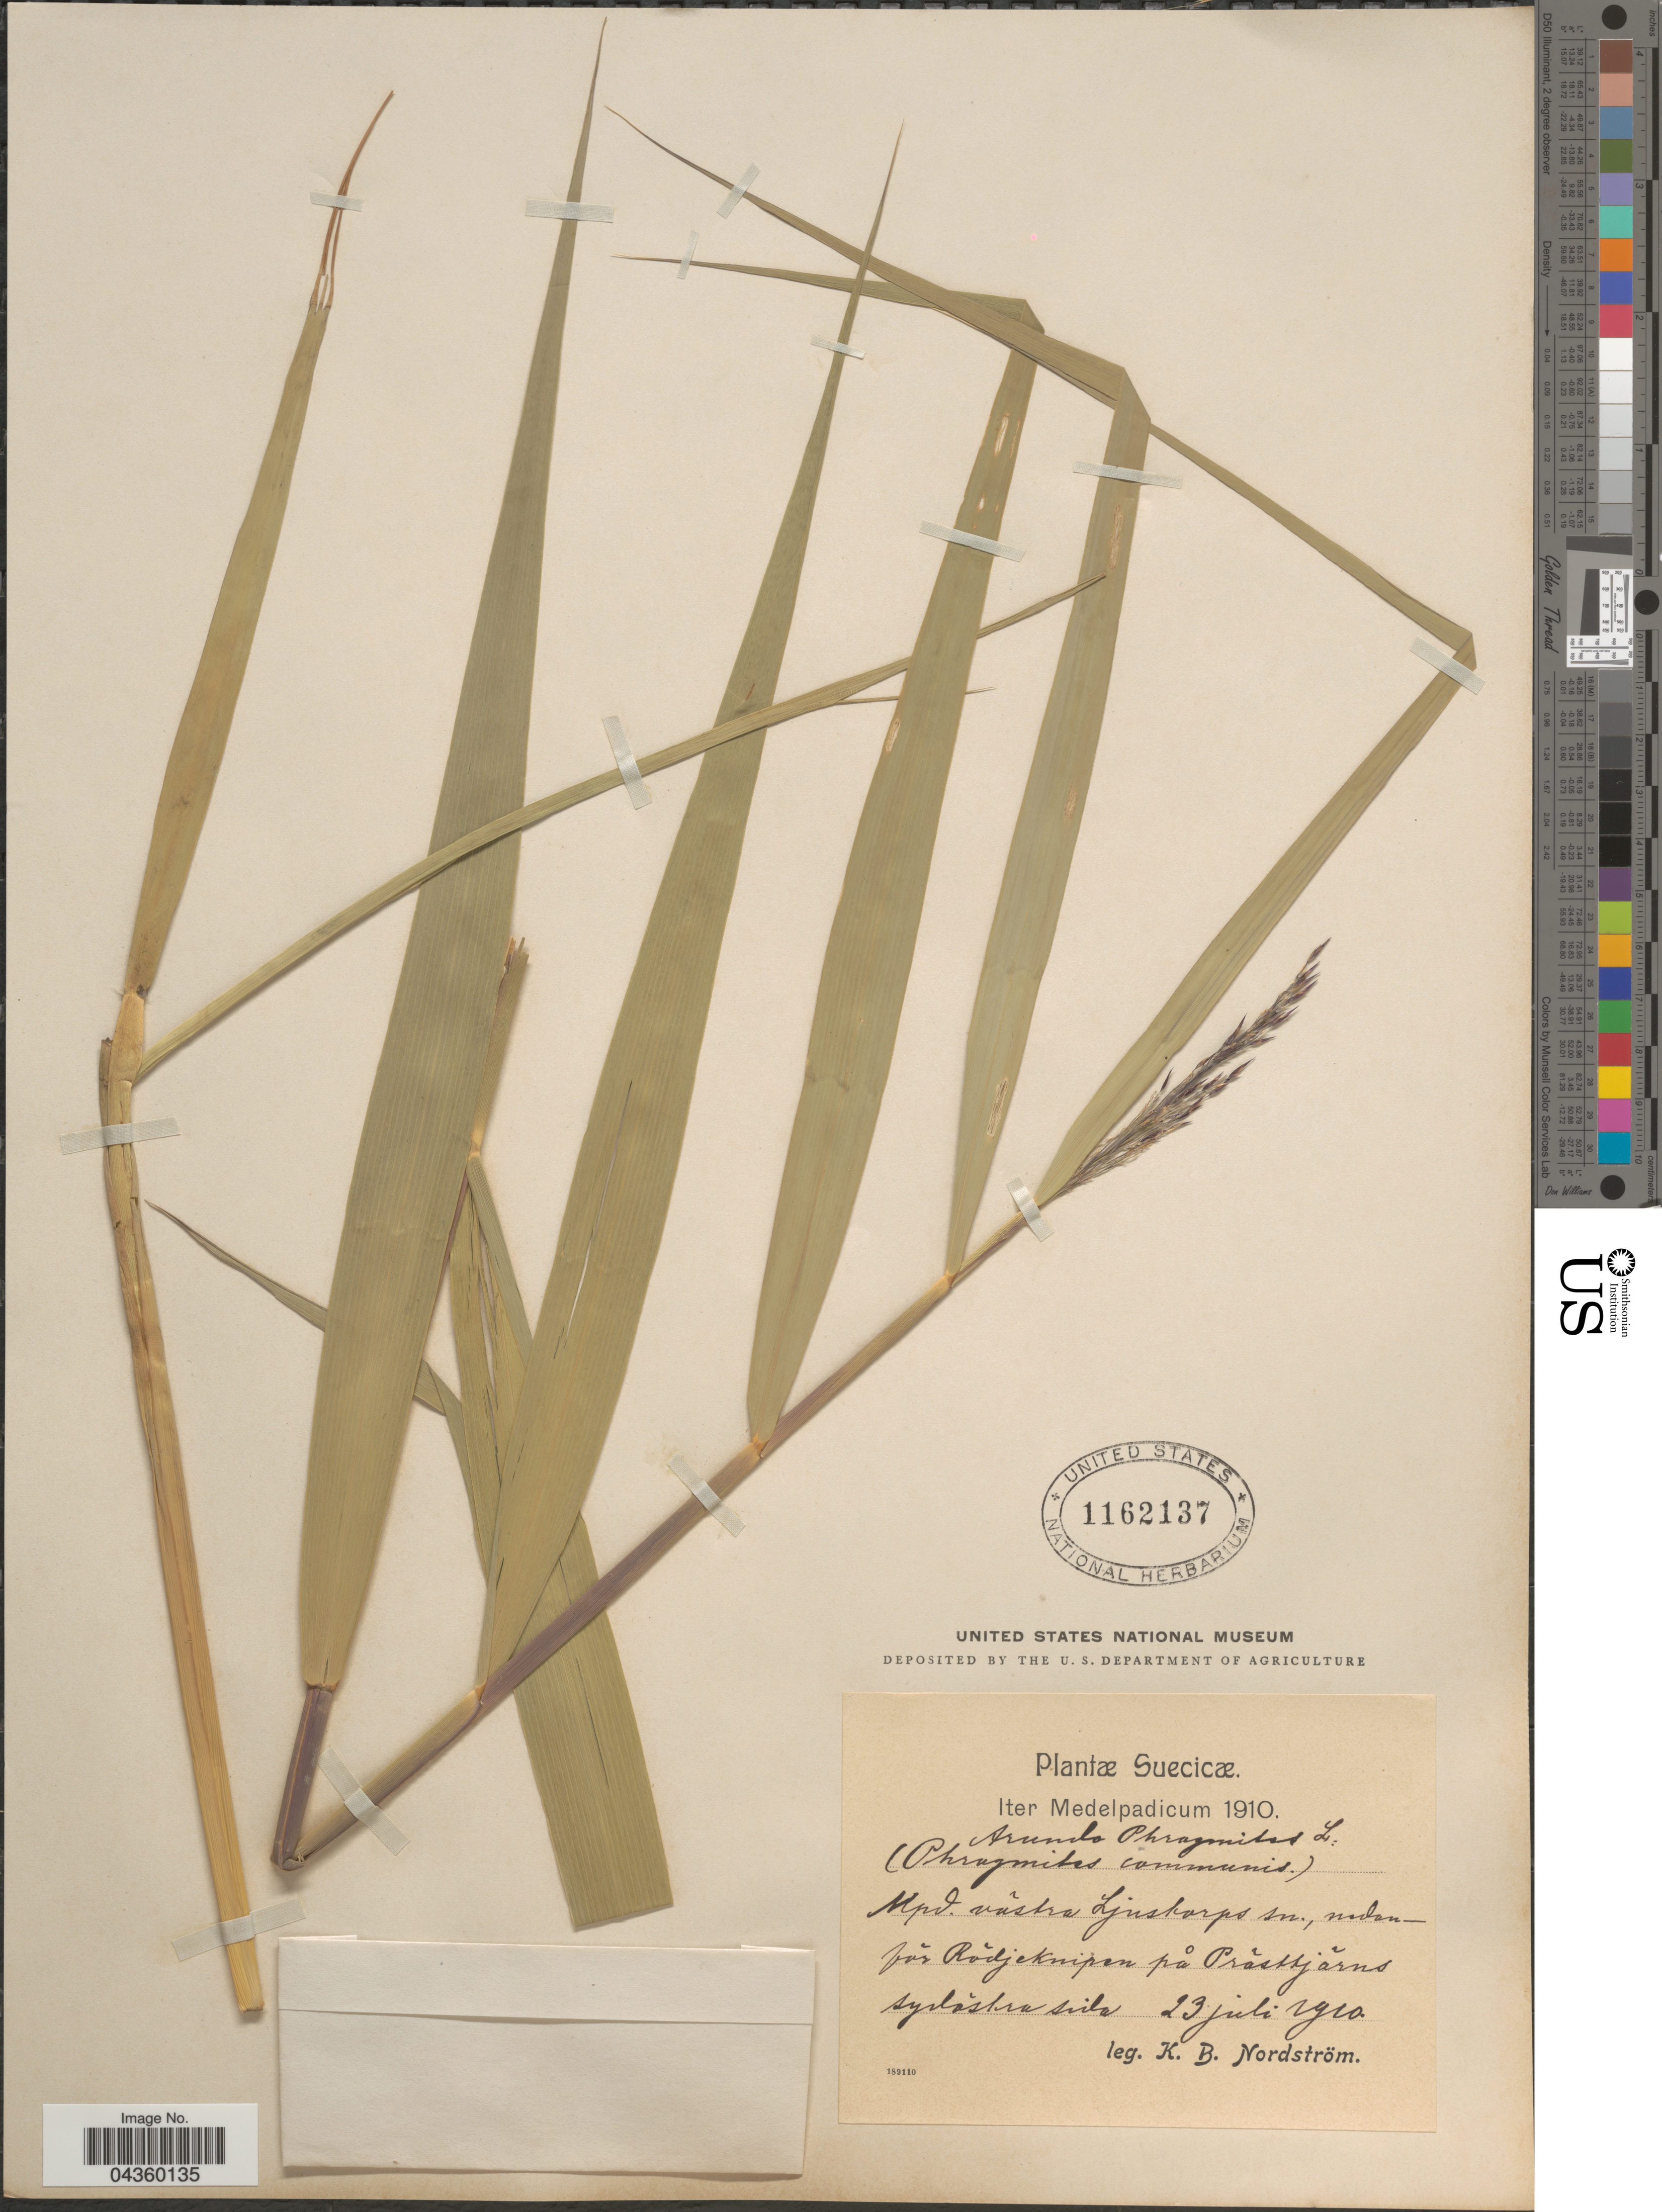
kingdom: Plantae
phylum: Tracheophyta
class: Liliopsida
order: Poales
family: Poaceae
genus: Phragmites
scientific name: Phragmites australis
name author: (Cav.) Trin. ex Steud.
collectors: K. B. Nordstrom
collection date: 1910-07-23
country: Sweden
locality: Mpd. vastra Ljustorp sn., nadan par Rödjeknipen på Prästtjärn sydastra sida. [interpreted]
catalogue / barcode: US 1162137